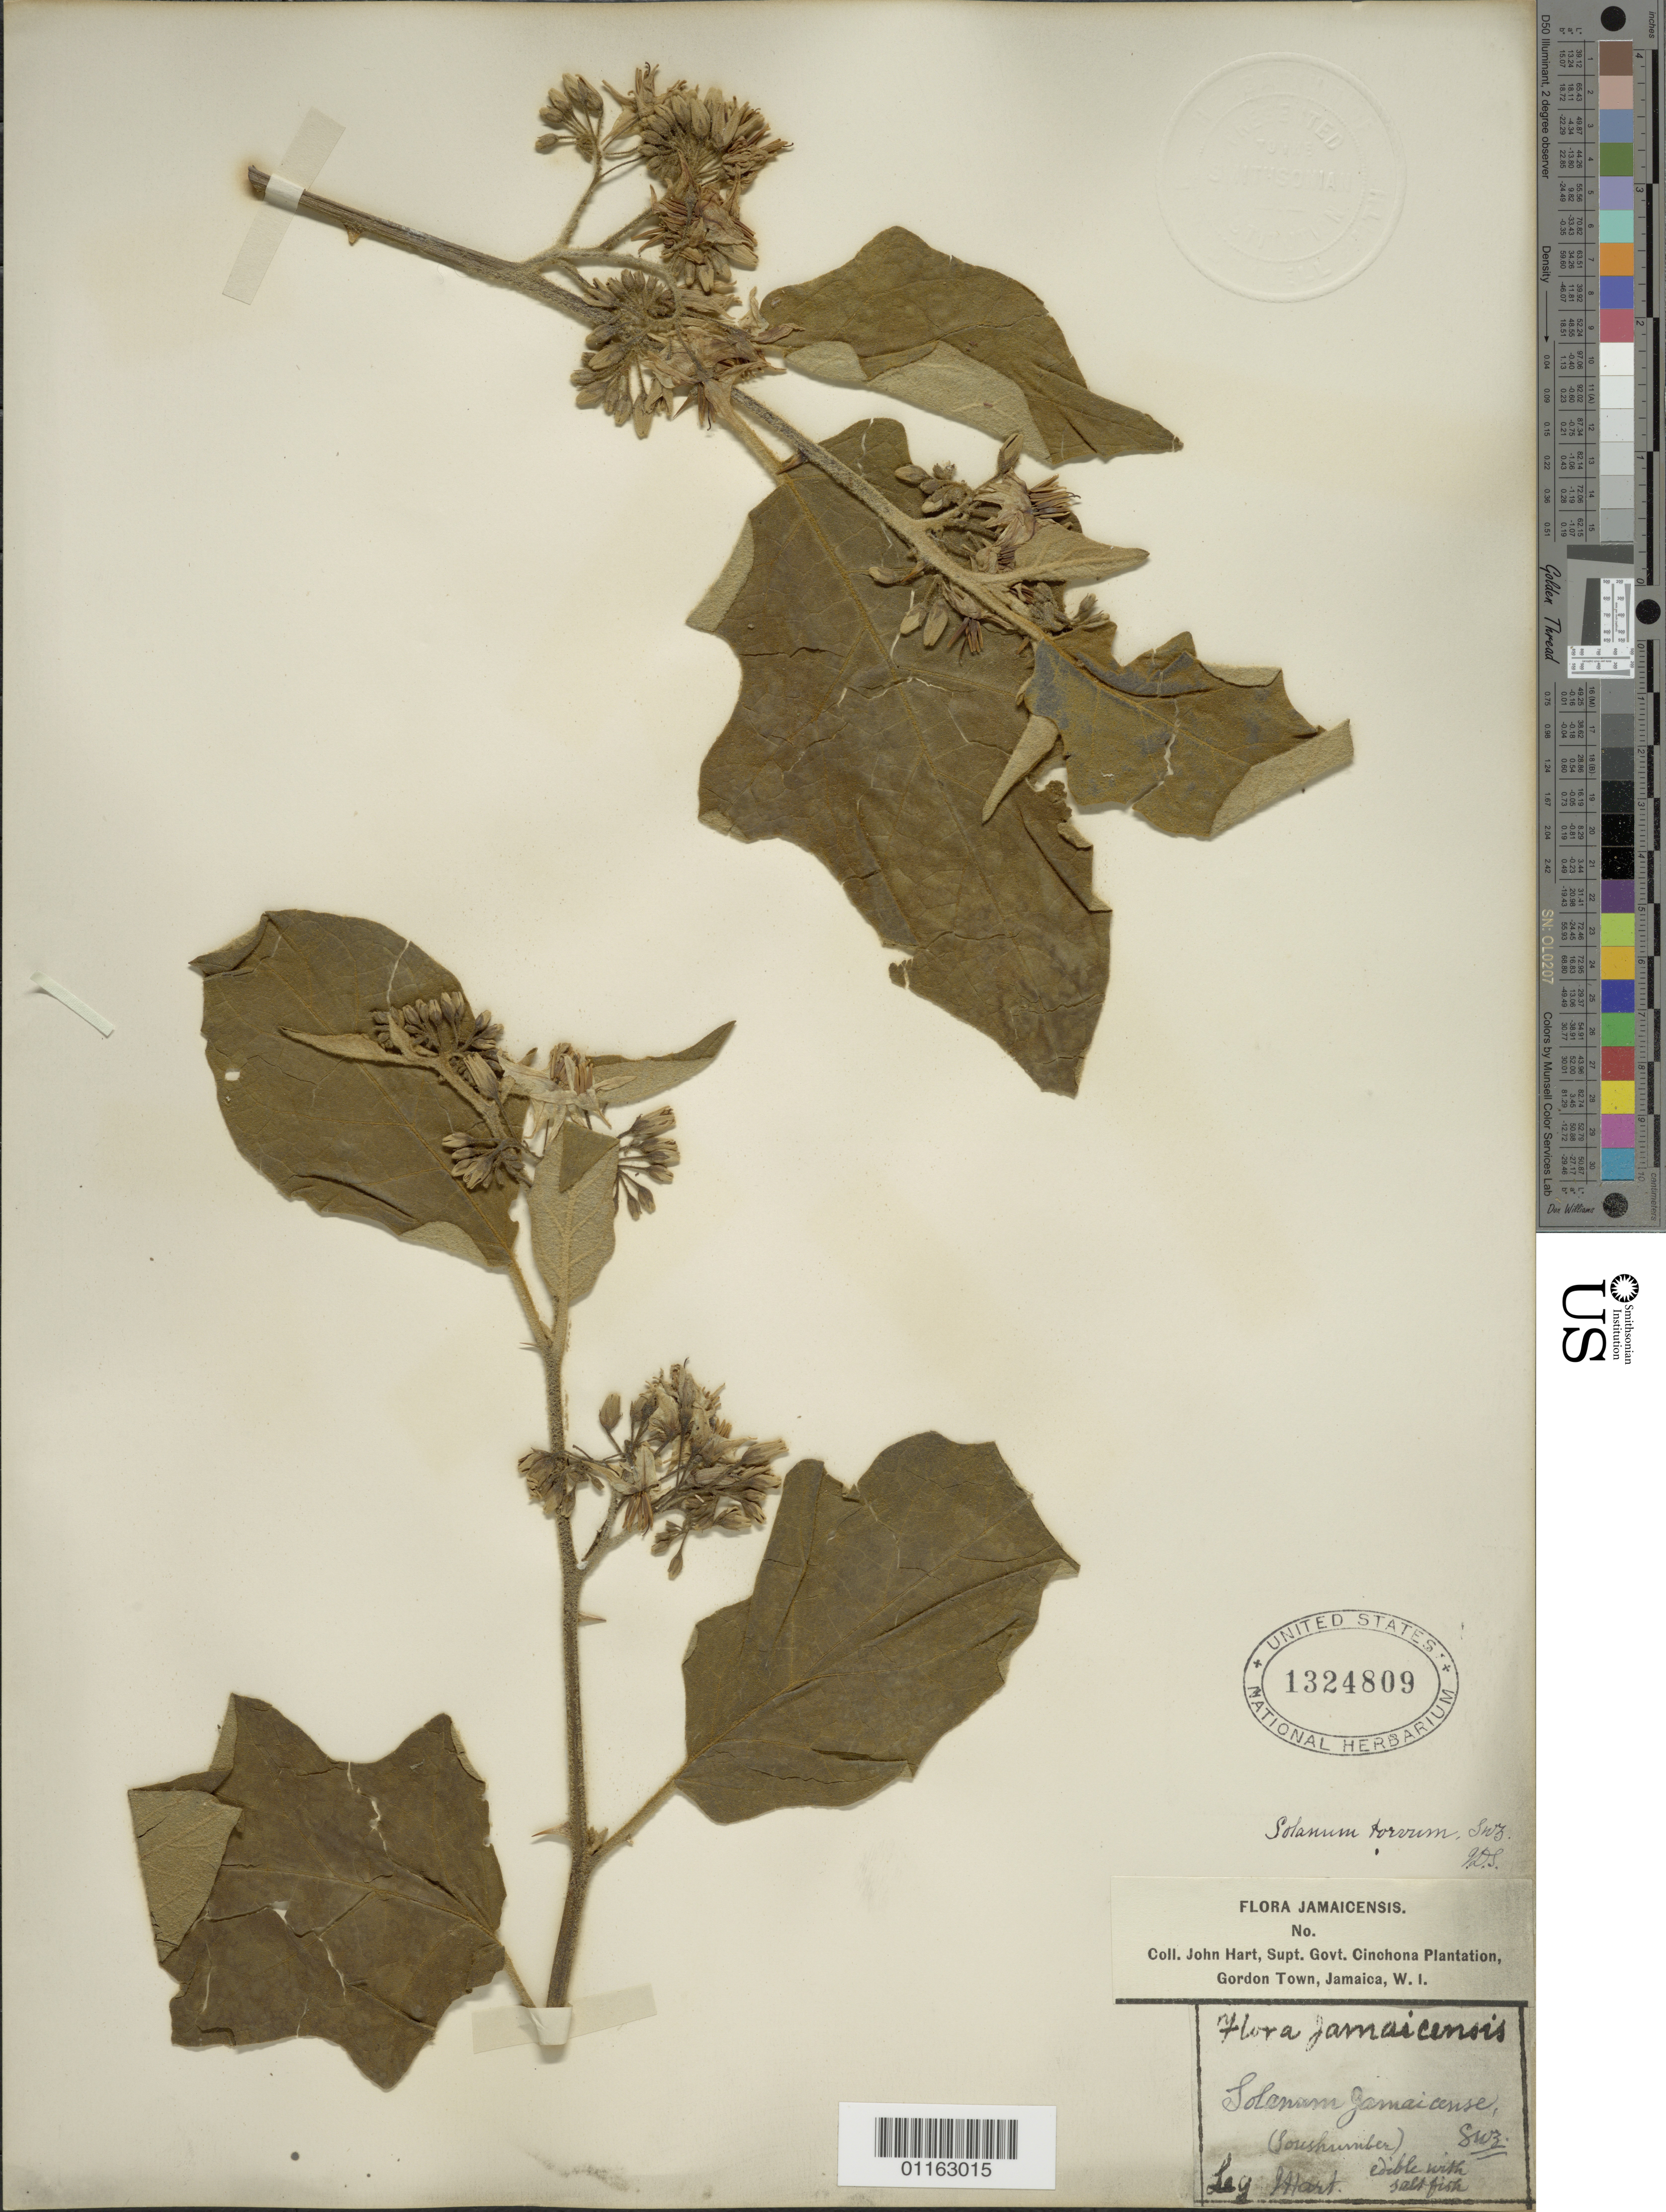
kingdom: Plantae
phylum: Tracheophyta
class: Magnoliopsida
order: Solanales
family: Solanaceae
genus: Solanum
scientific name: Solanum torvum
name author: Sw.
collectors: J. Hart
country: Jamaica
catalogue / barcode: US 1324809